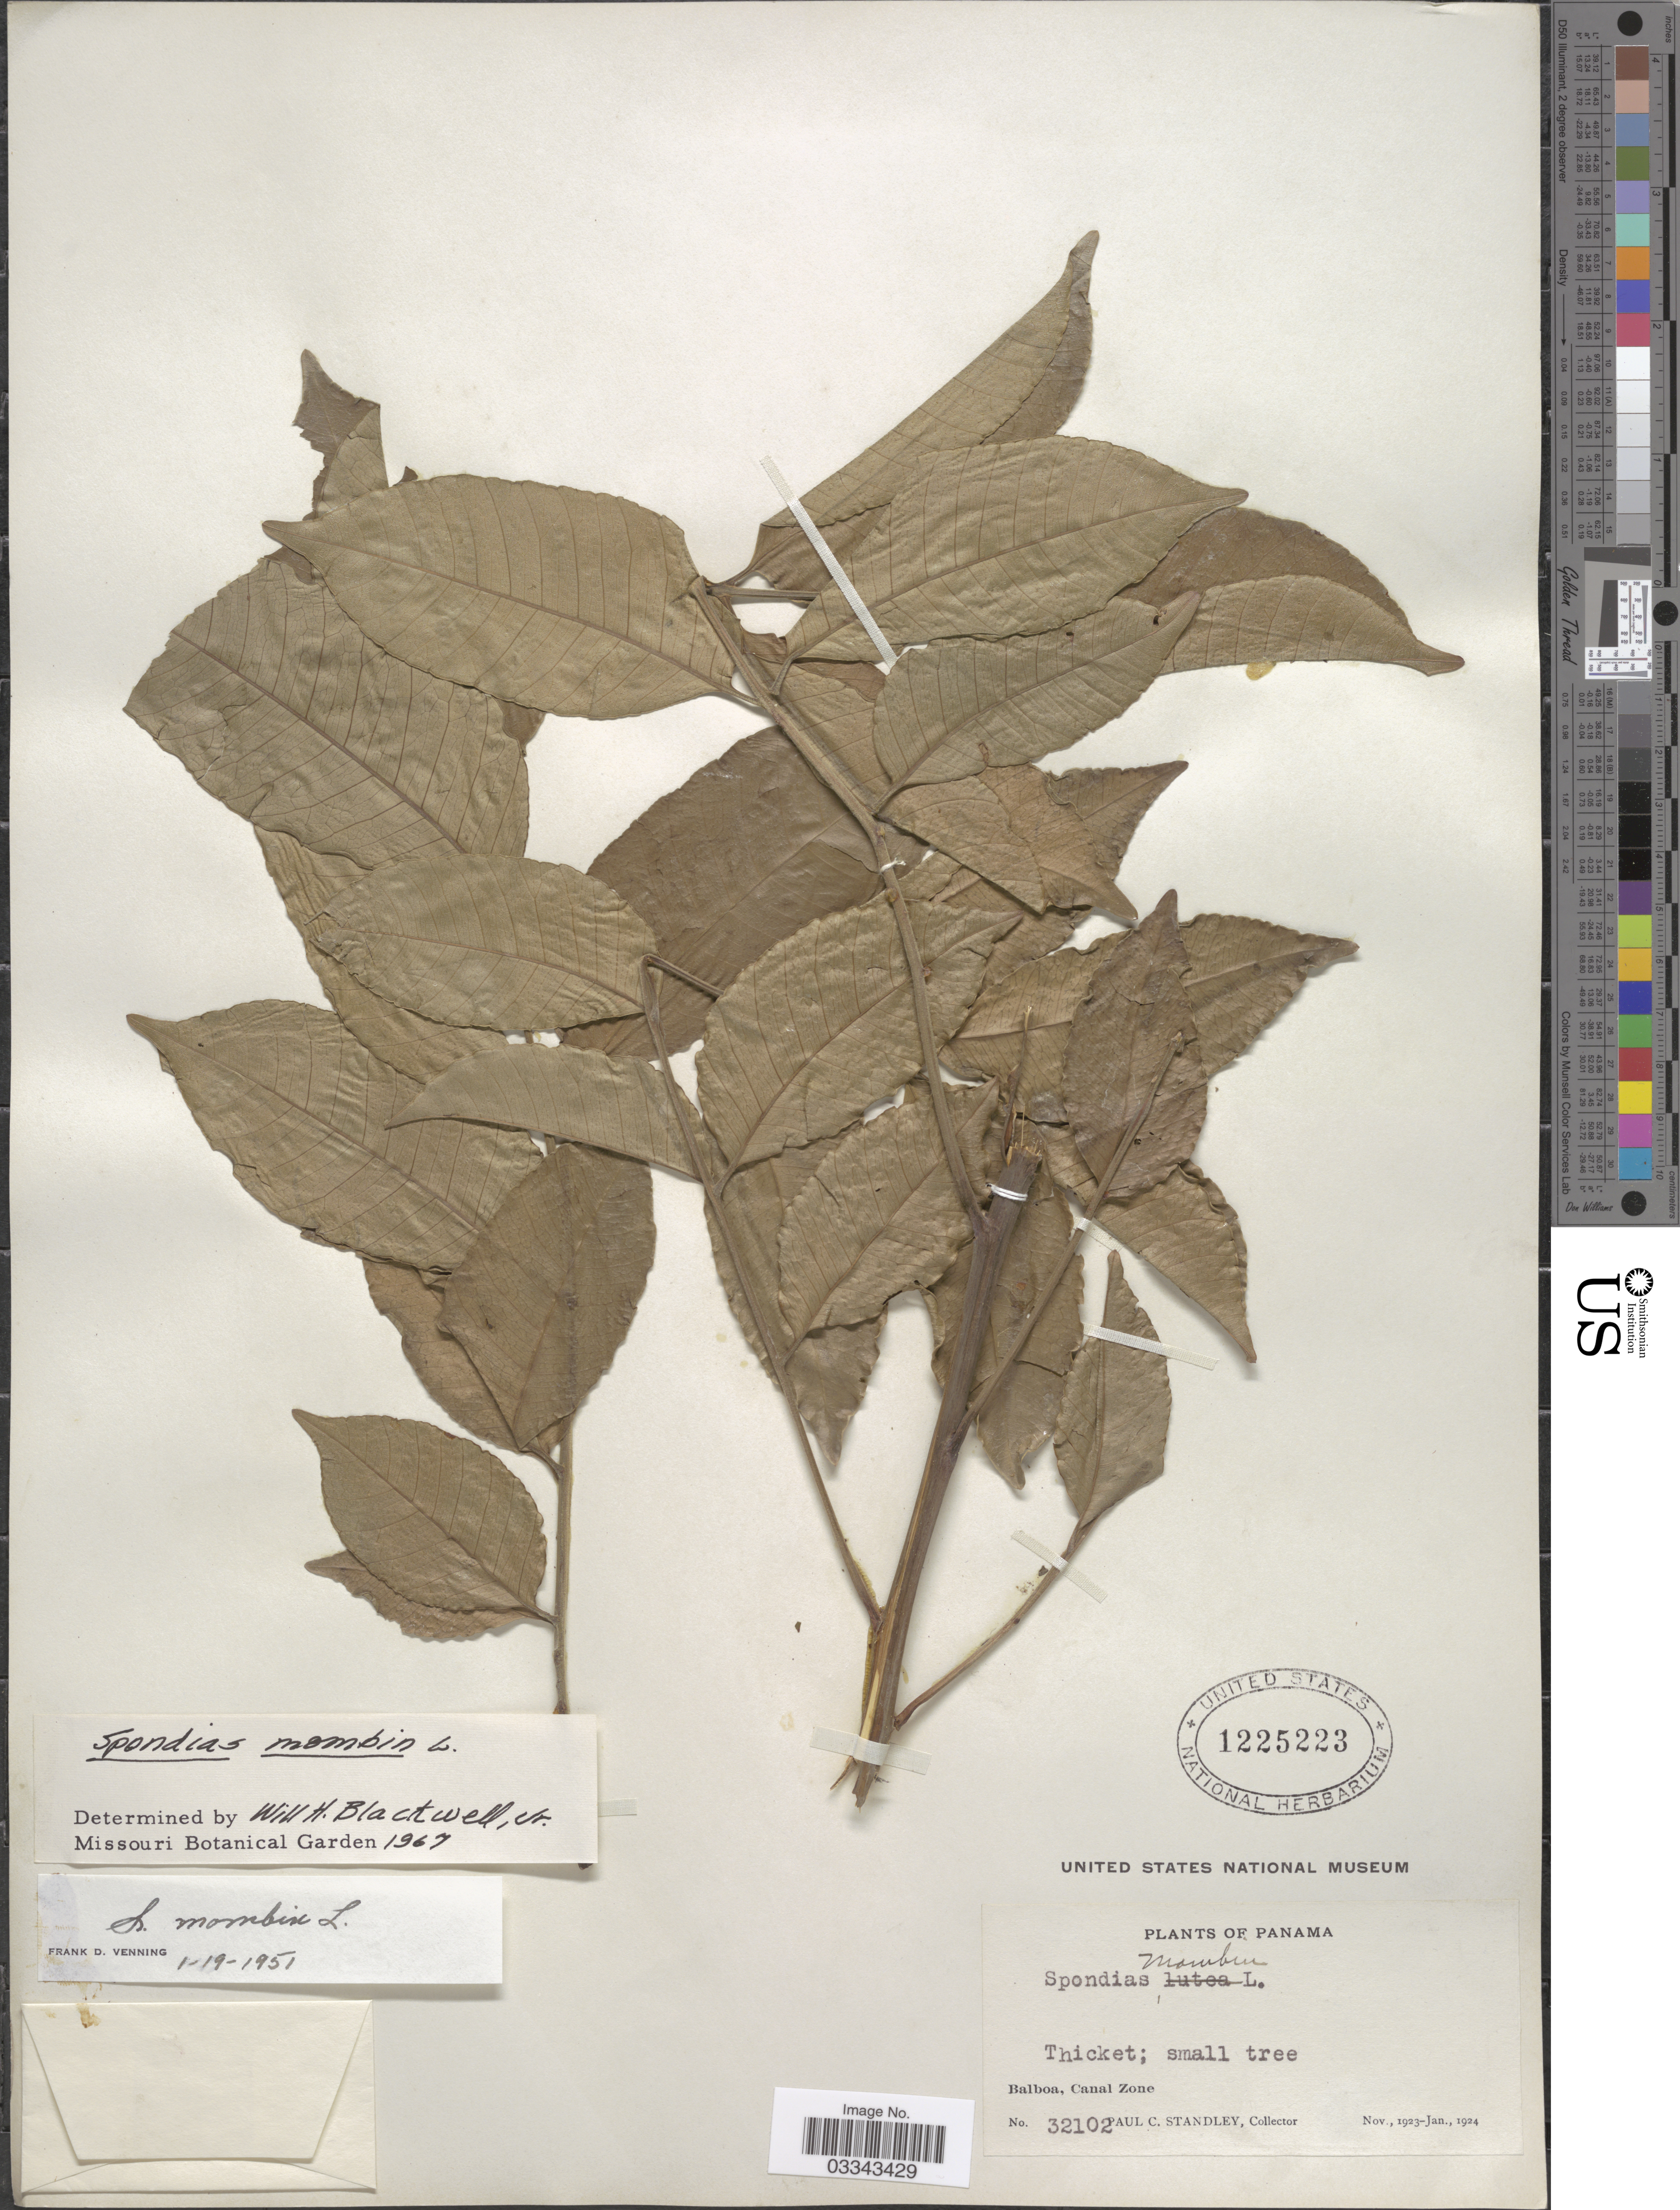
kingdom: Plantae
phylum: Tracheophyta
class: Magnoliopsida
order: Sapindales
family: Anacardiaceae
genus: Spondias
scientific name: Spondias mombin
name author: L.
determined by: Mitchell, John D.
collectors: P. C. Standley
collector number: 32102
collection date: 1923-11/1924-01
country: Panama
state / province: Colón / Panamá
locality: Balboa, Canal Zone.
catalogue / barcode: US 1225223